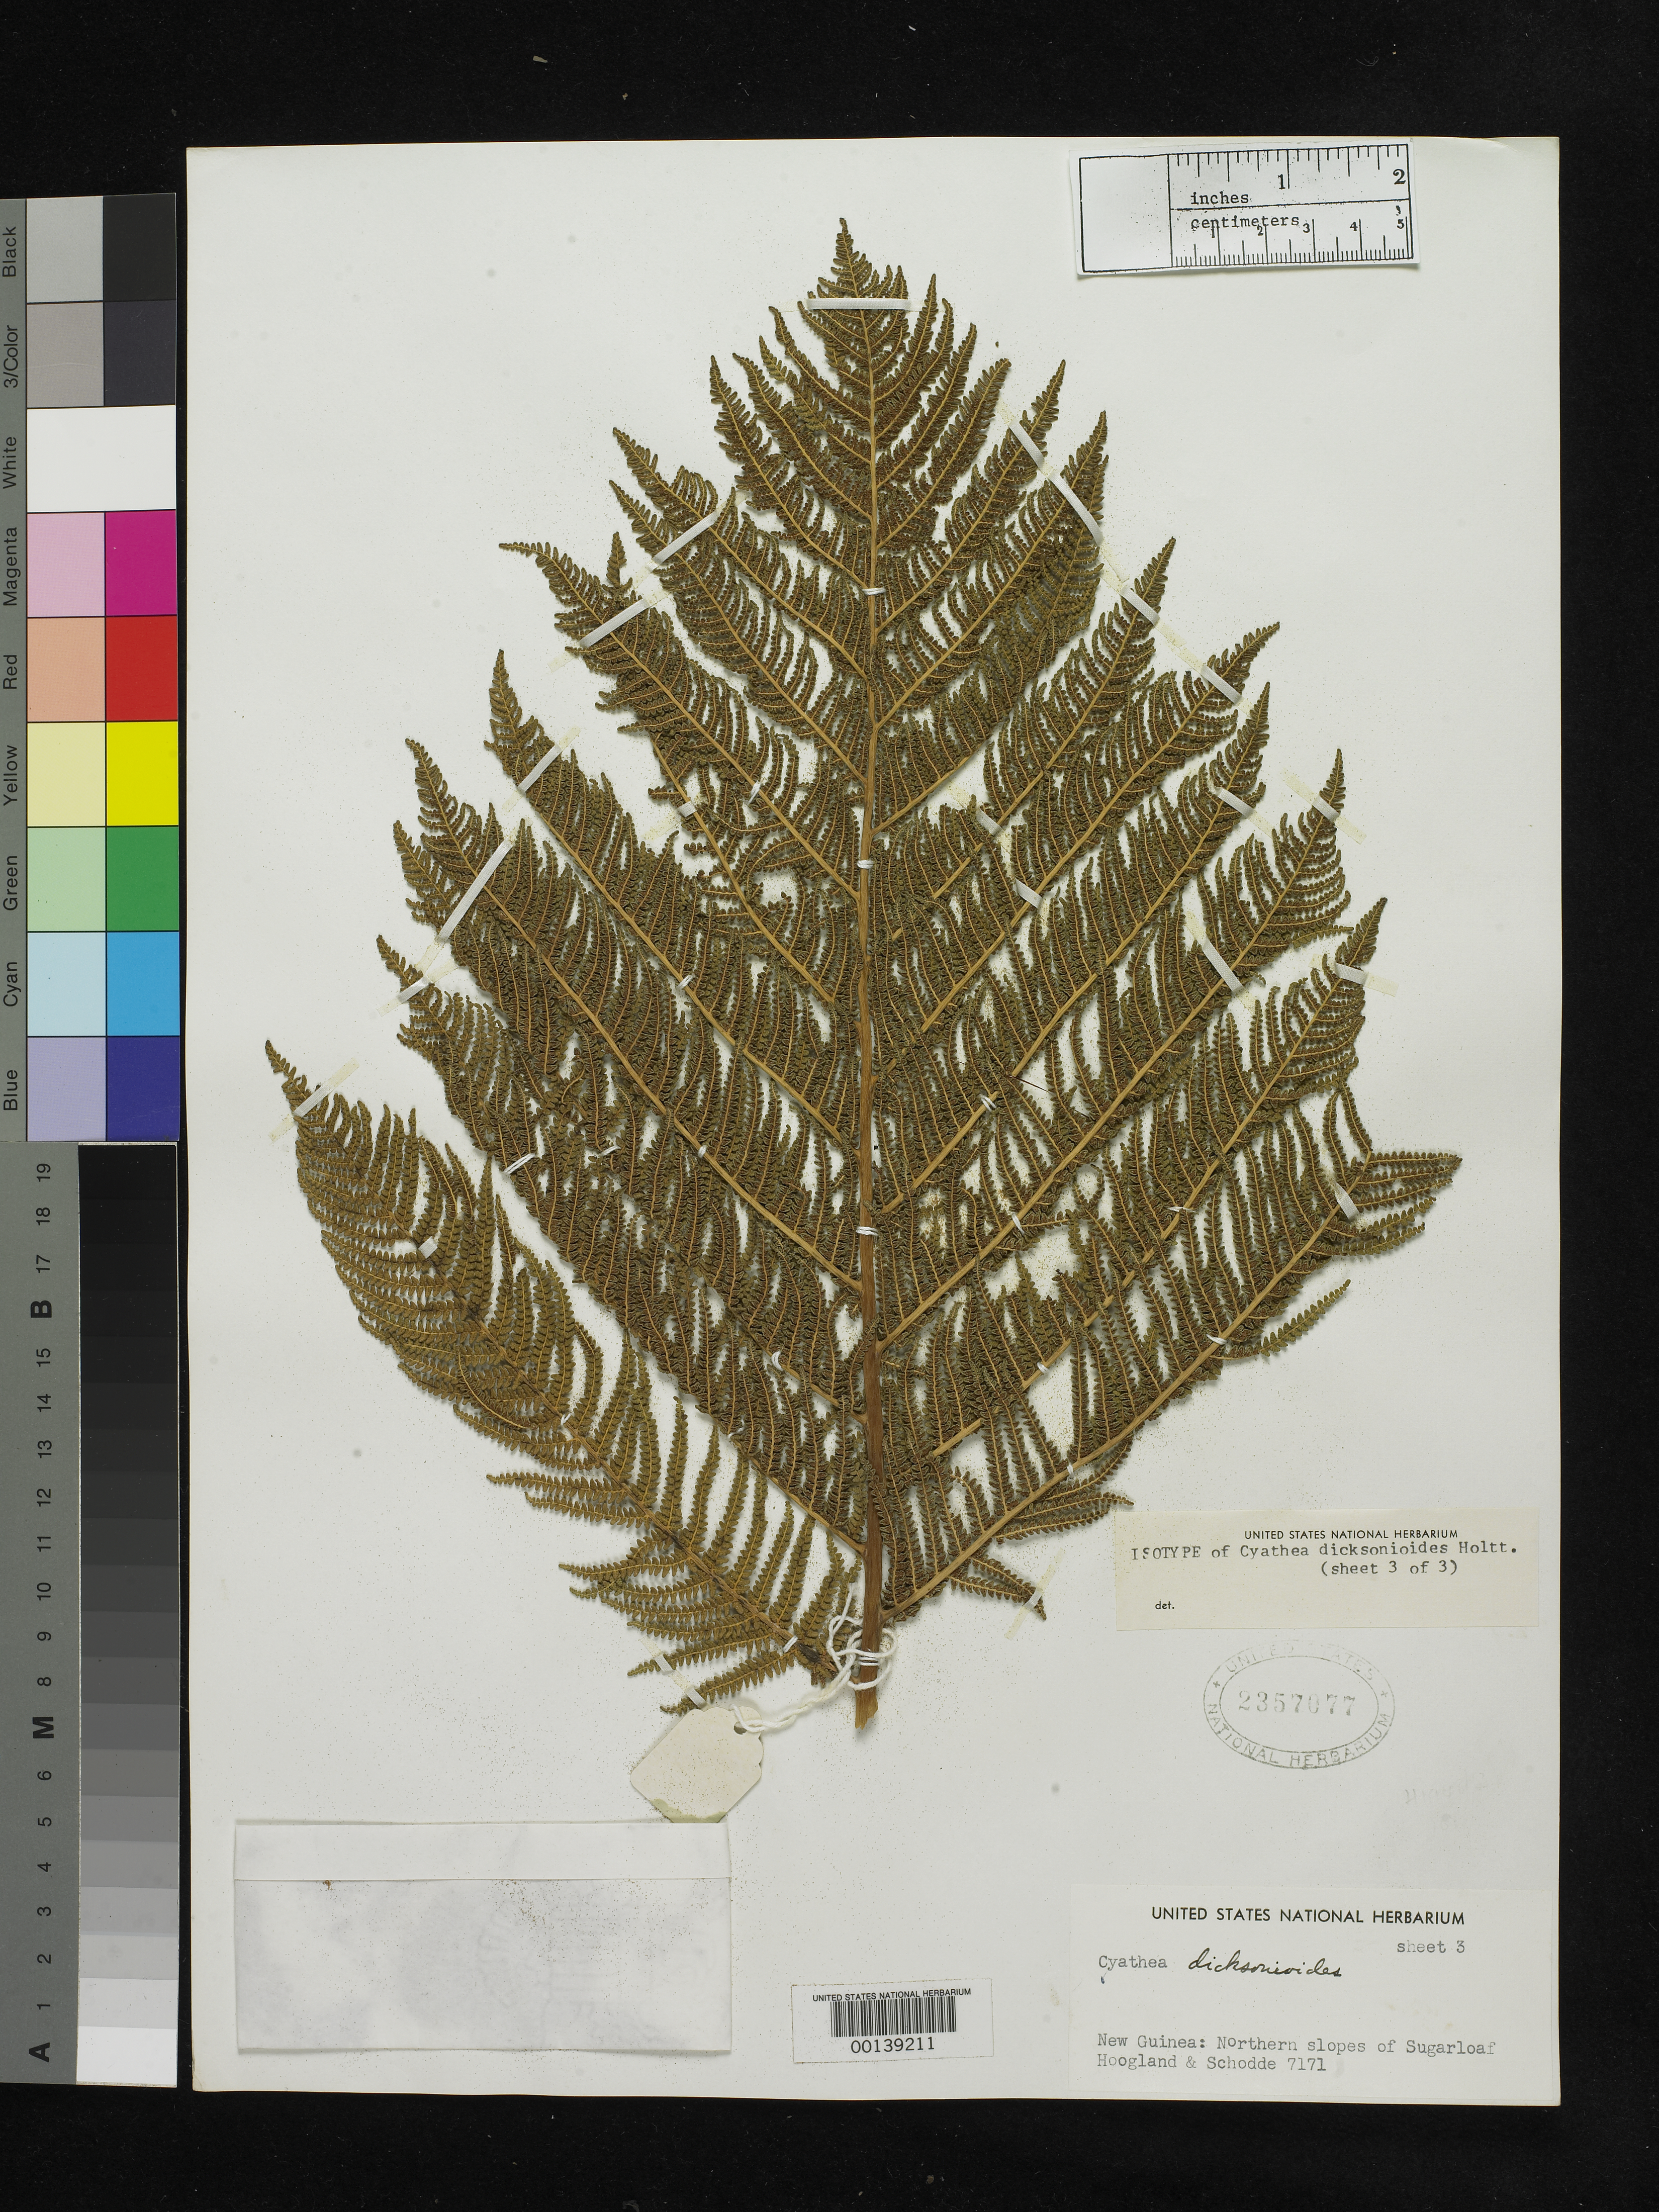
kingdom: Plantae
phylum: Tracheophyta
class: Polypodiopsida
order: Cyatheales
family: Cyatheaceae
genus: Cyathea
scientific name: Cyathea dicksonioides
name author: Holttum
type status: Isotype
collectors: R. D. Hoogland & R. Schodde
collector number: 7171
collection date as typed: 20 Jul 1960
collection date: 1960-07-20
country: Papua New Guinea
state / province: Enga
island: New Guinea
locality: N slopes of Sugar Loaf Complex, along Wapu River, Wabug Subdist.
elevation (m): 2896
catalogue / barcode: US 2357077